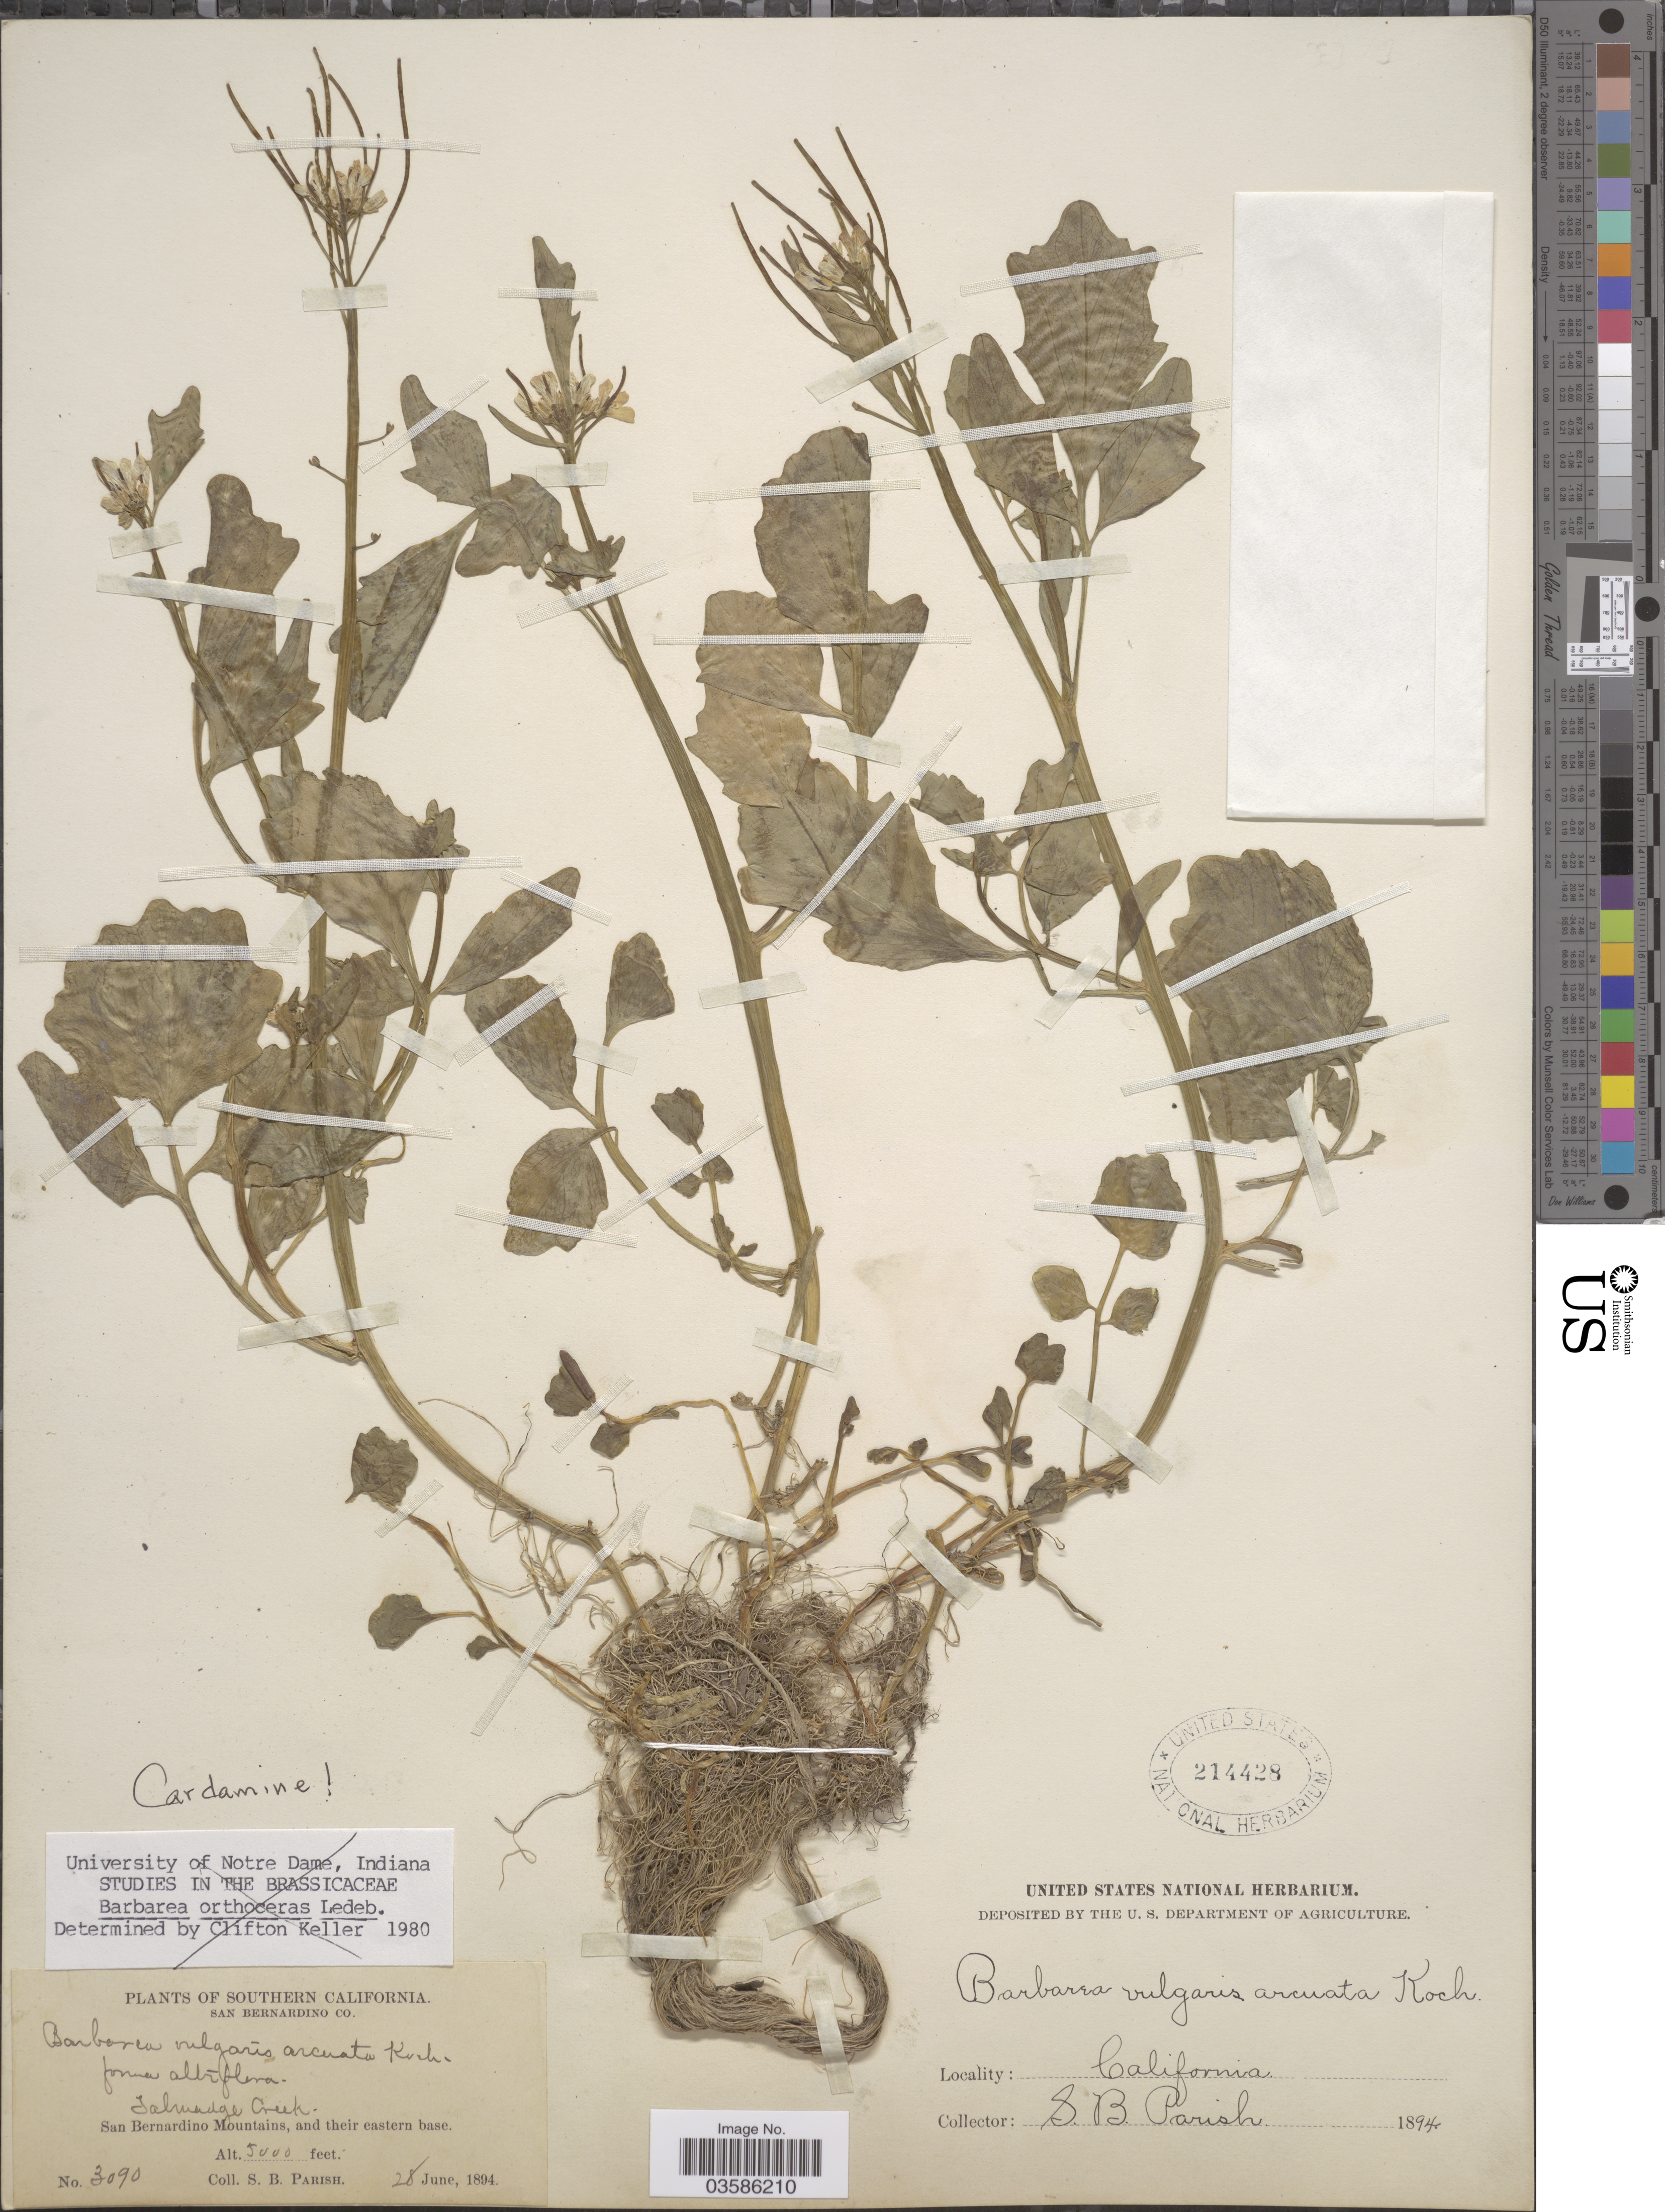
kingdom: Plantae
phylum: Tracheophyta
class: Magnoliopsida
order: Brassicales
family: Brassicaceae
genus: Barbarea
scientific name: Barbarea orthoceras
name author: Ledeb.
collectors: S. B. Parish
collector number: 3090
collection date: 1894-06-28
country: United States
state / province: California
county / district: San Bernardino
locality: Southern California. San Bernardino Co. Talmadge Creek. San Bernardino Mountains, and their eastern base.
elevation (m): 1524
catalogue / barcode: US 214428